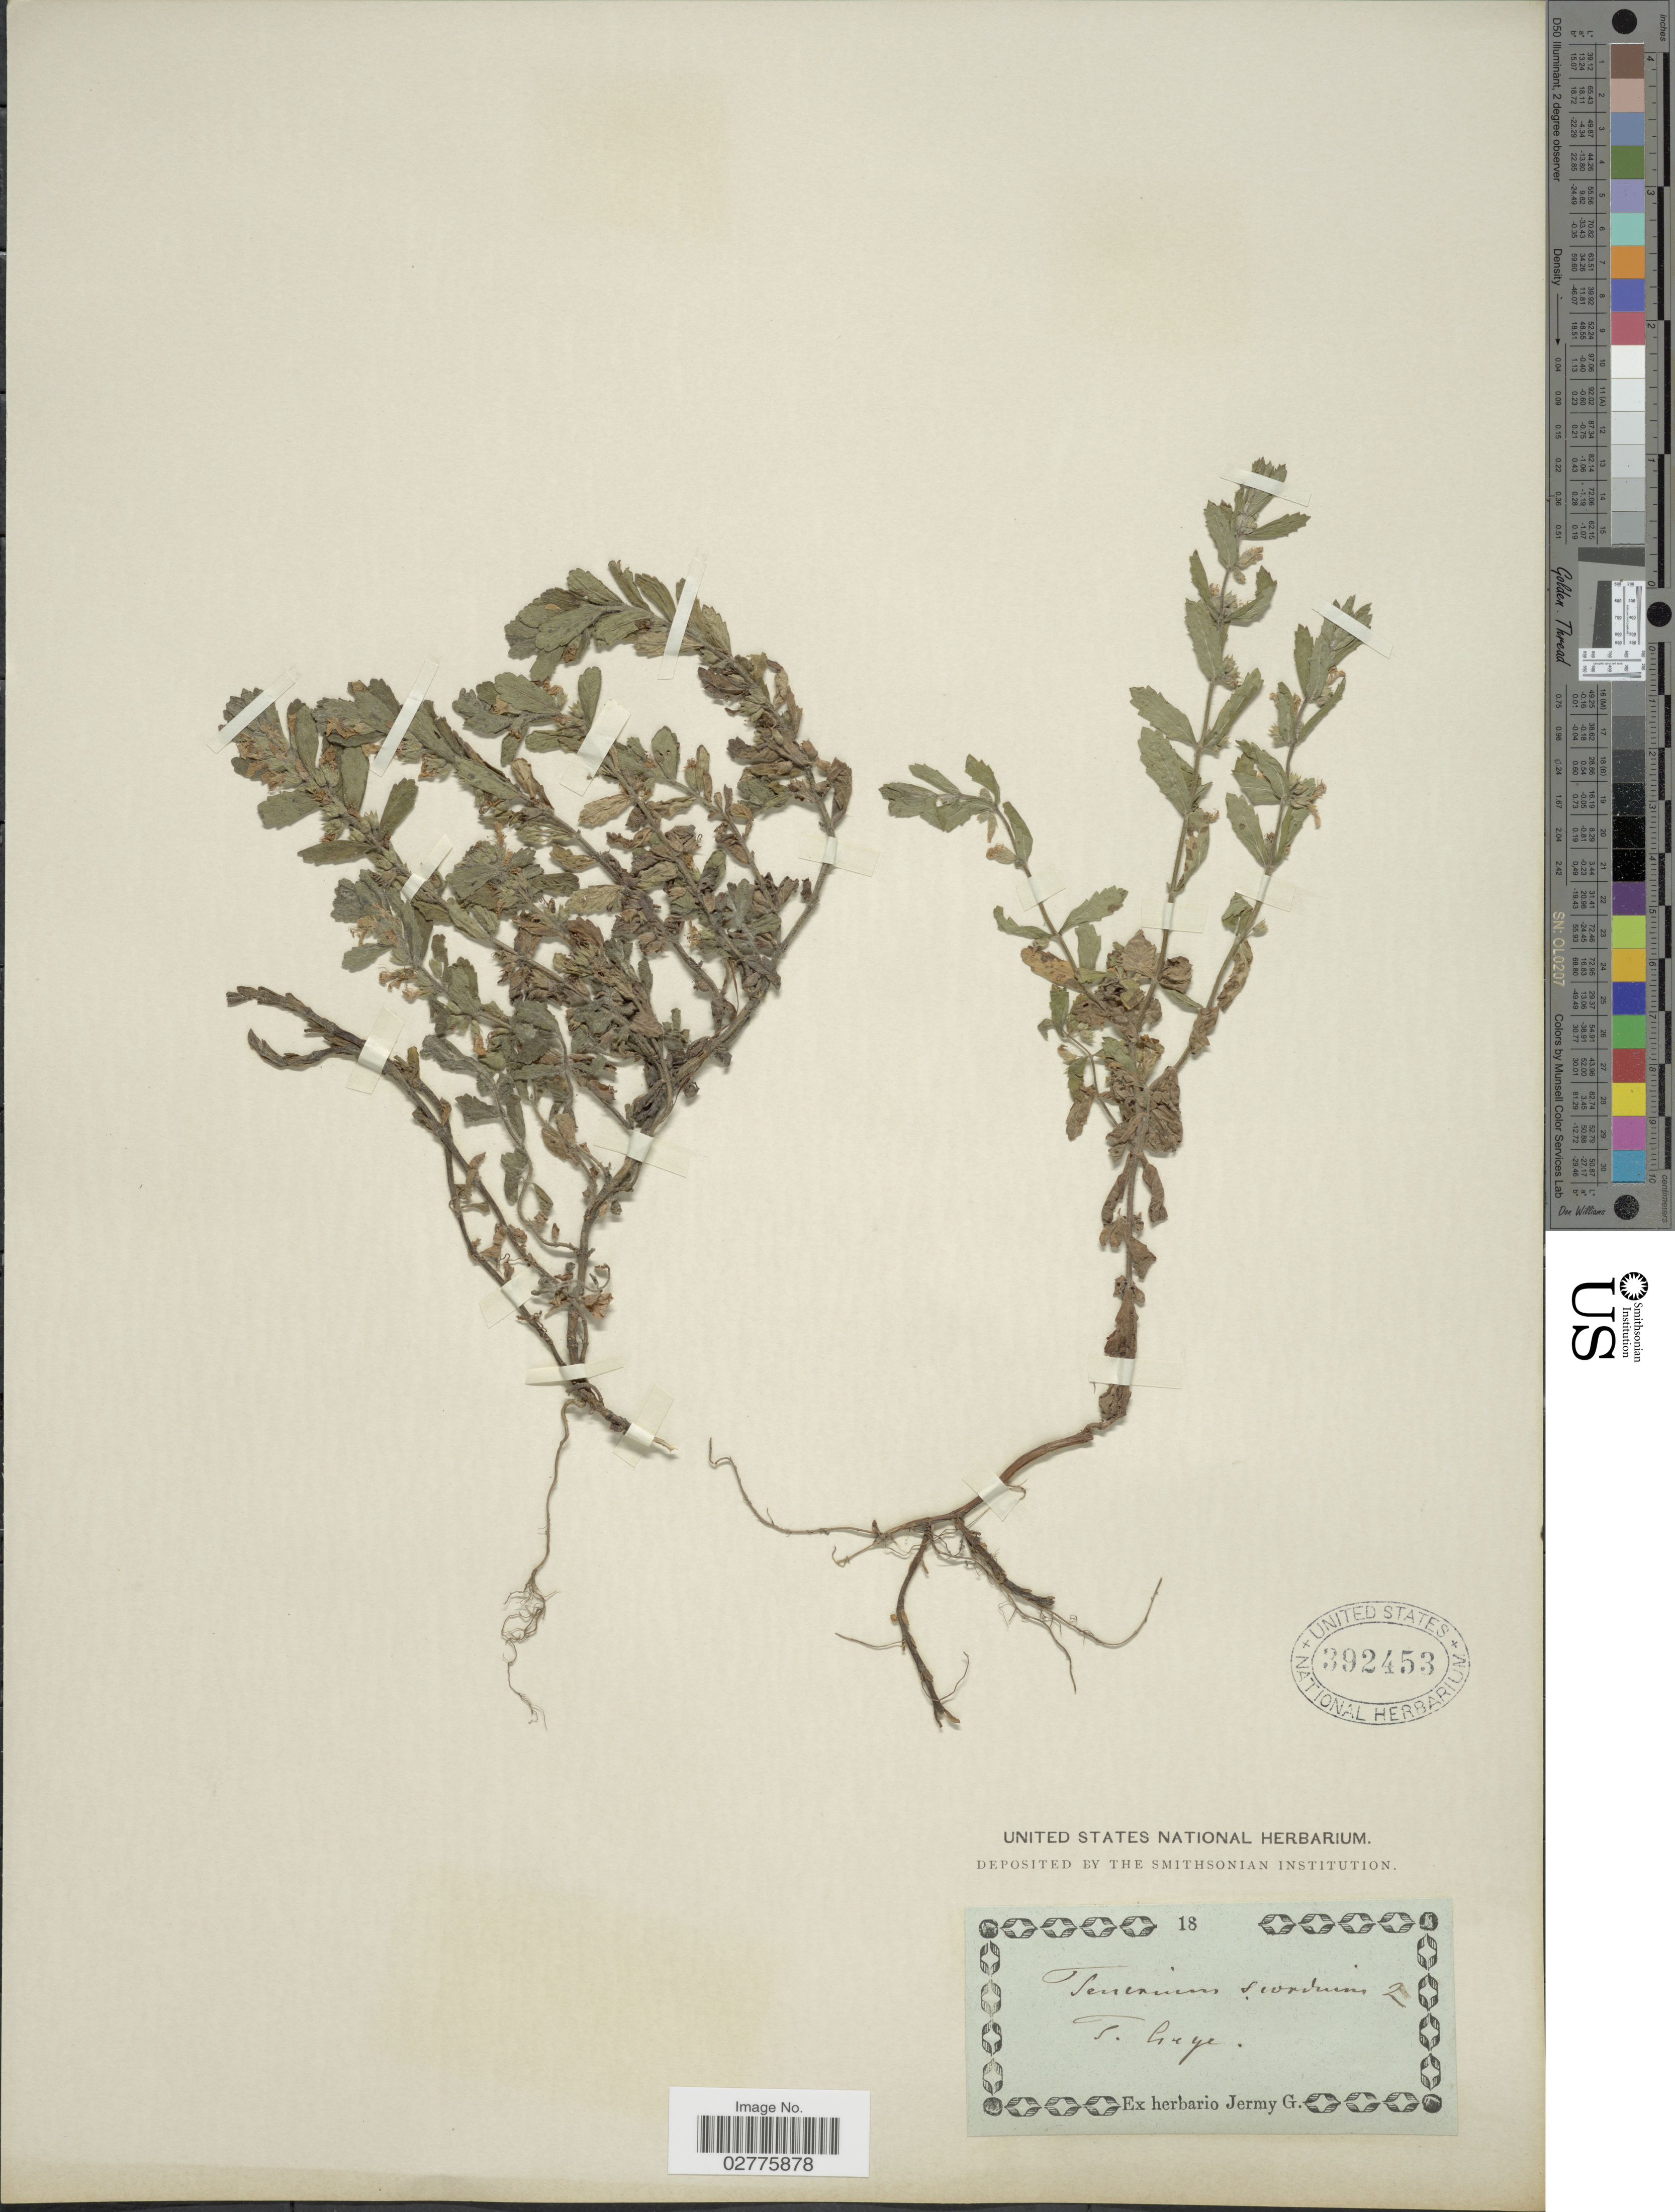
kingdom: Plantae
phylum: Tracheophyta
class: Magnoliopsida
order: Lamiales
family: Lamiaceae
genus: Teucrium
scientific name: Teucrium scordium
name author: L.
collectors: ex herb. G. Jermy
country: Belgium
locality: T. Liege.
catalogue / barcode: US 392453